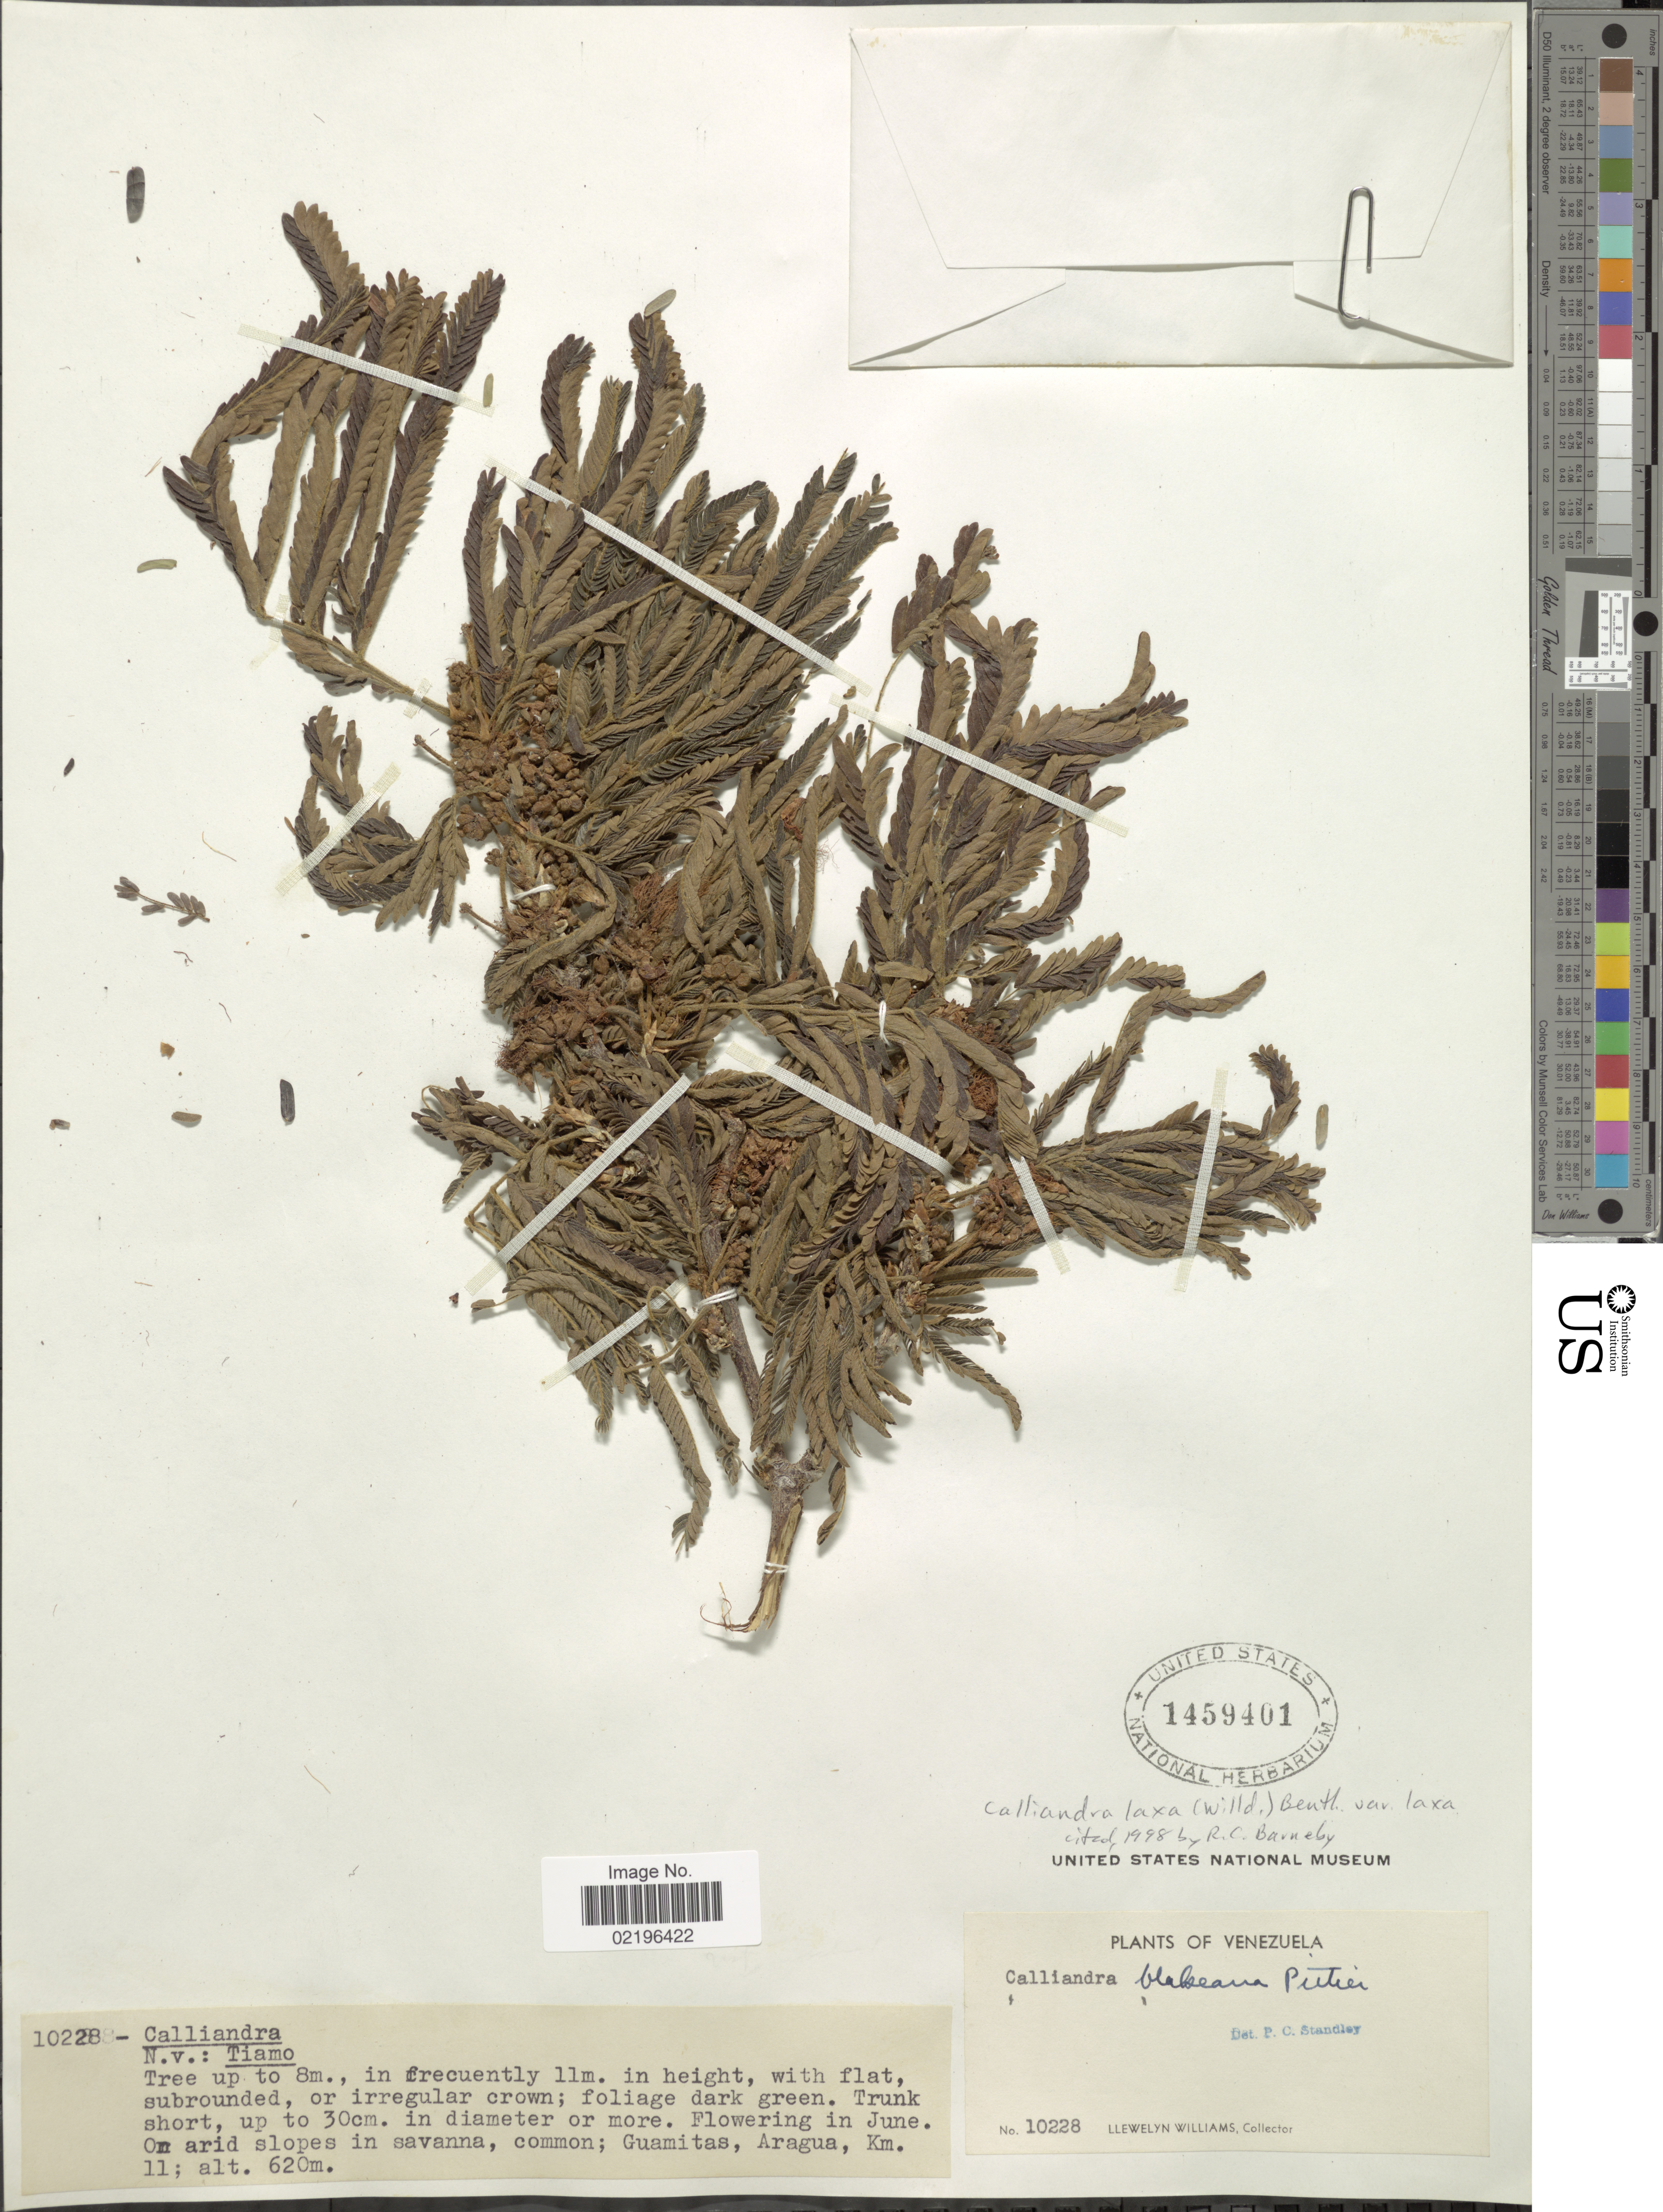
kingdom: Plantae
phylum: Tracheophyta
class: Magnoliopsida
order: Fabales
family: Fabaceae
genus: Calliandra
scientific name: Calliandra laxa var. laxa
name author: (Willd.) Benth.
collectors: Ll. Williams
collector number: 10228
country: Venezuela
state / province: Aragua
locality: On arid slopes in savanna, common; Guamitas, Aragua, Km. 11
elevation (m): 620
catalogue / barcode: US 1459401